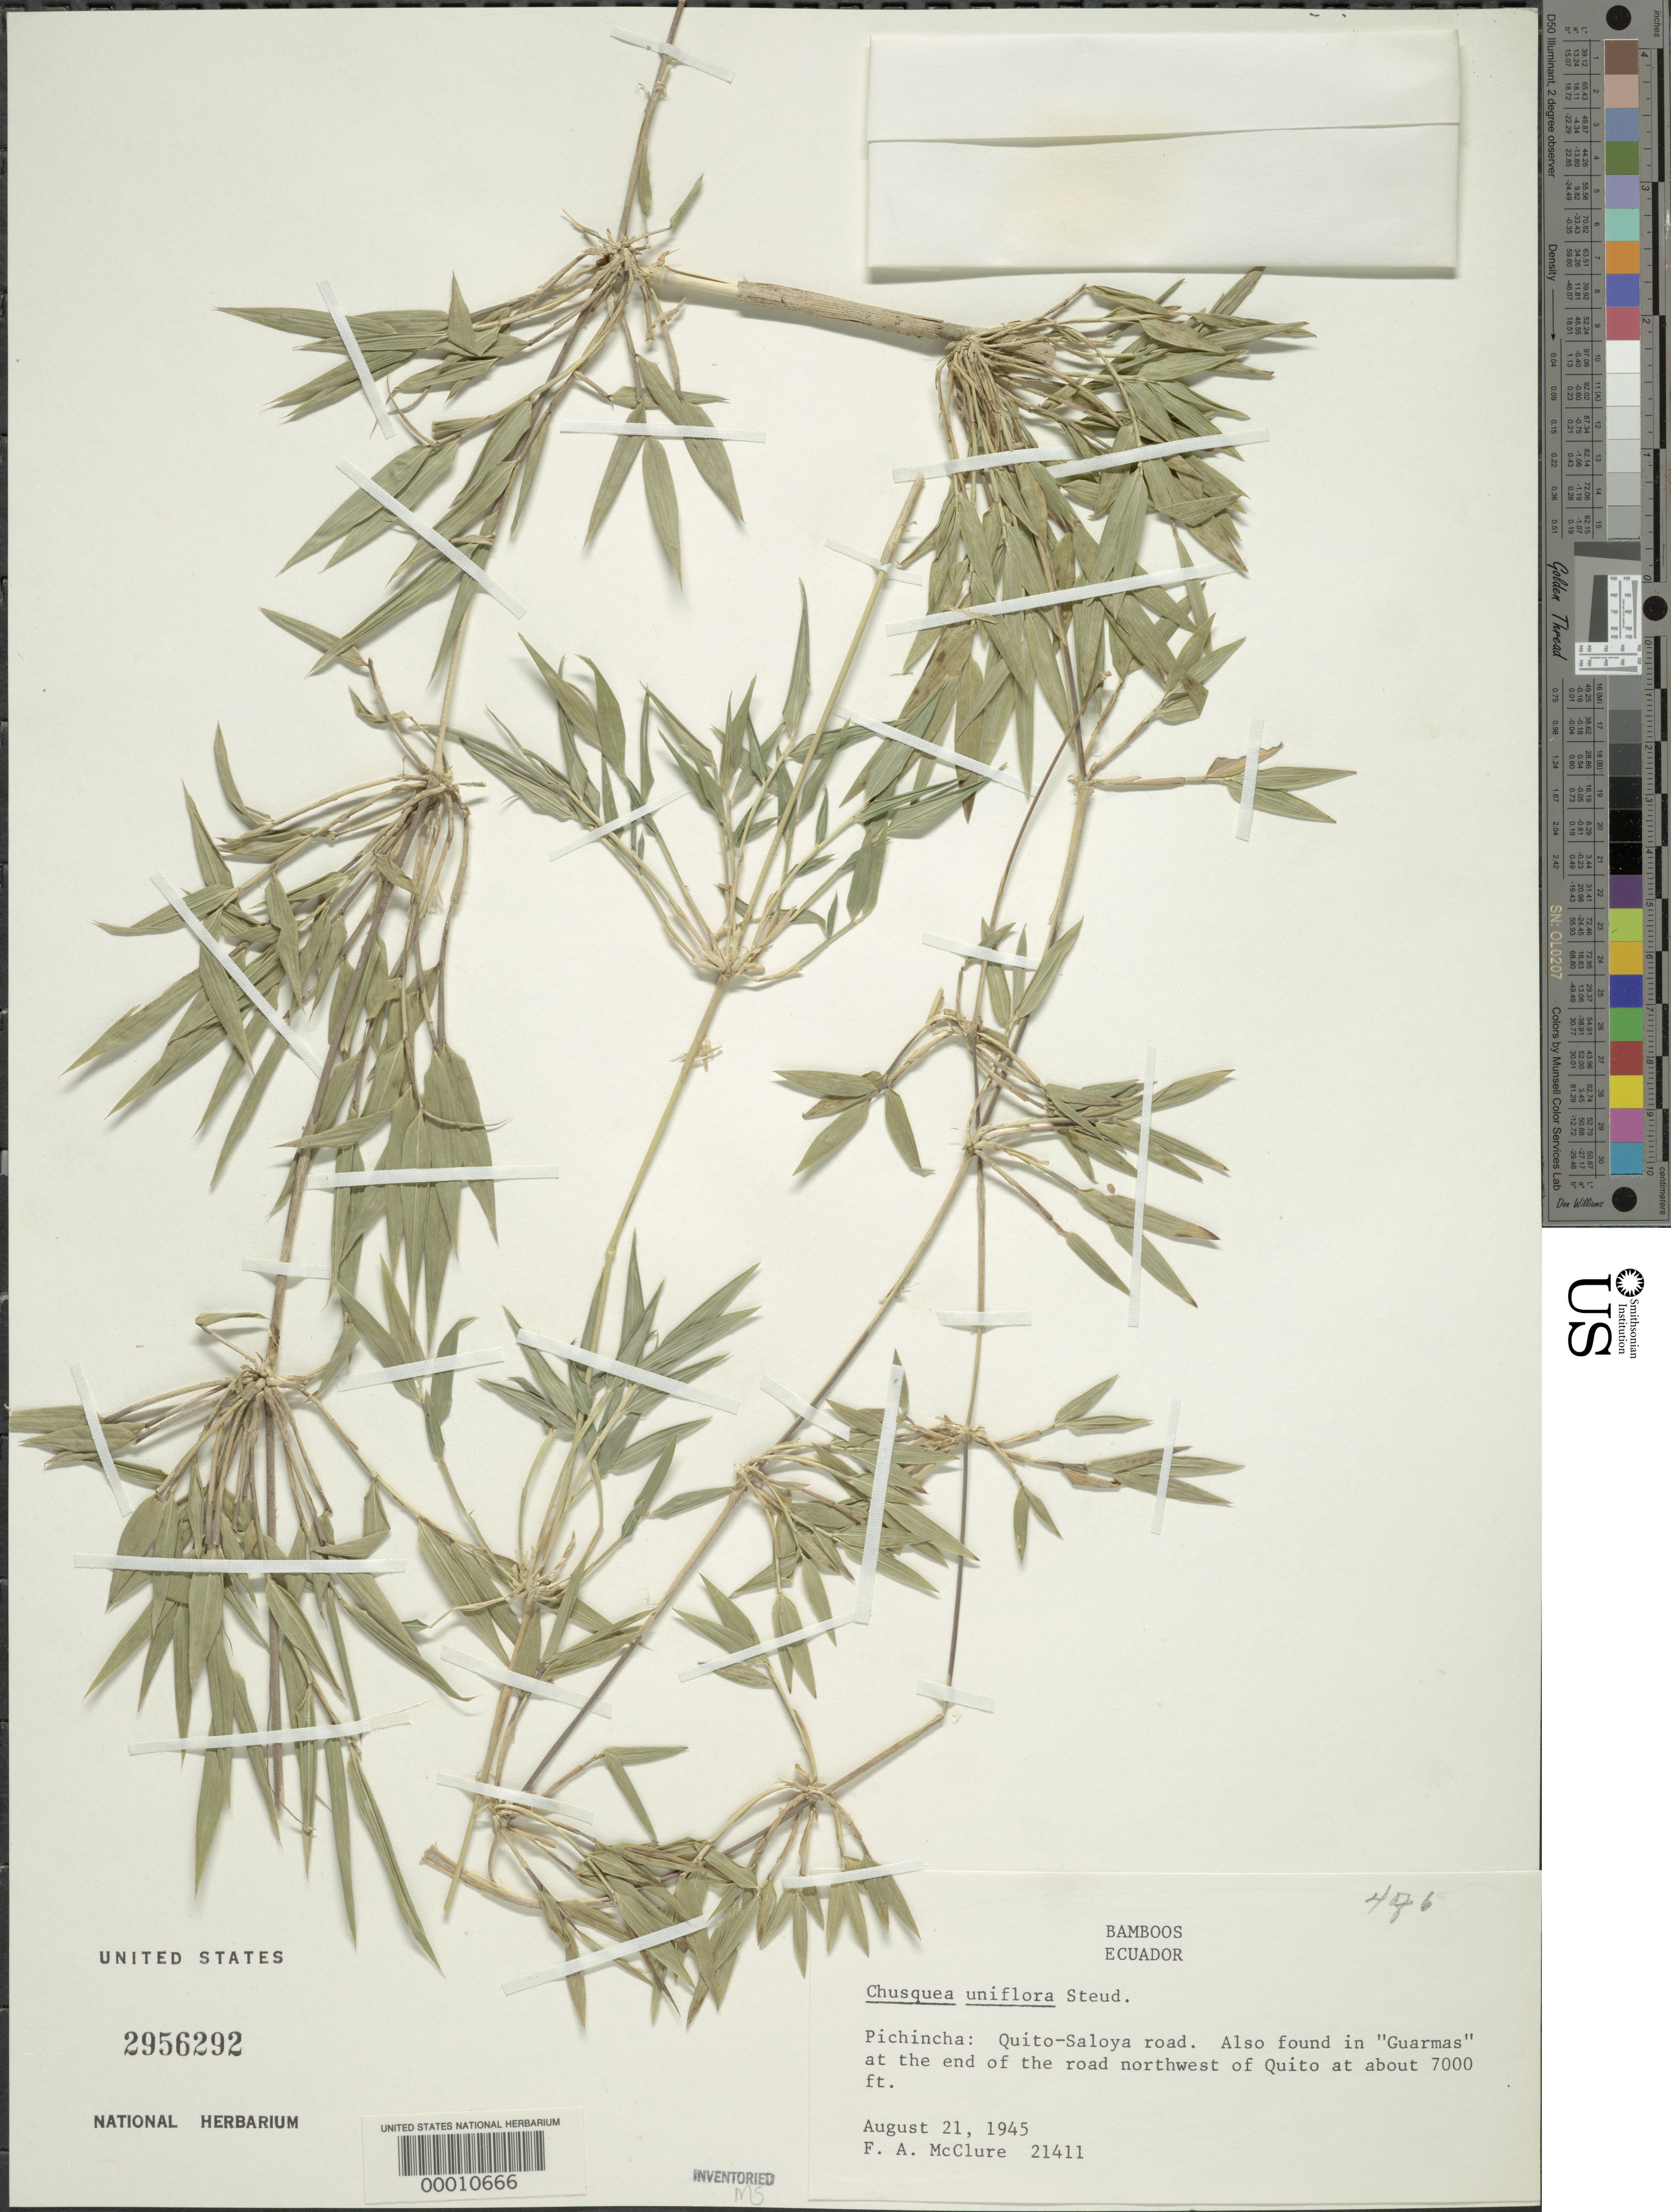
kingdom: Plantae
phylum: Tracheophyta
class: Liliopsida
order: Poales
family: Poaceae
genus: Chusquea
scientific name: Chusquea uniflora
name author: Steud.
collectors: F. A. McClure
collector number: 21411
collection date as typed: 21 Aug 1945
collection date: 1945-08-21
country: Ecuador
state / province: Pichincha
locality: Quito, saloya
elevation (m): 1745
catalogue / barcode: US 2956292